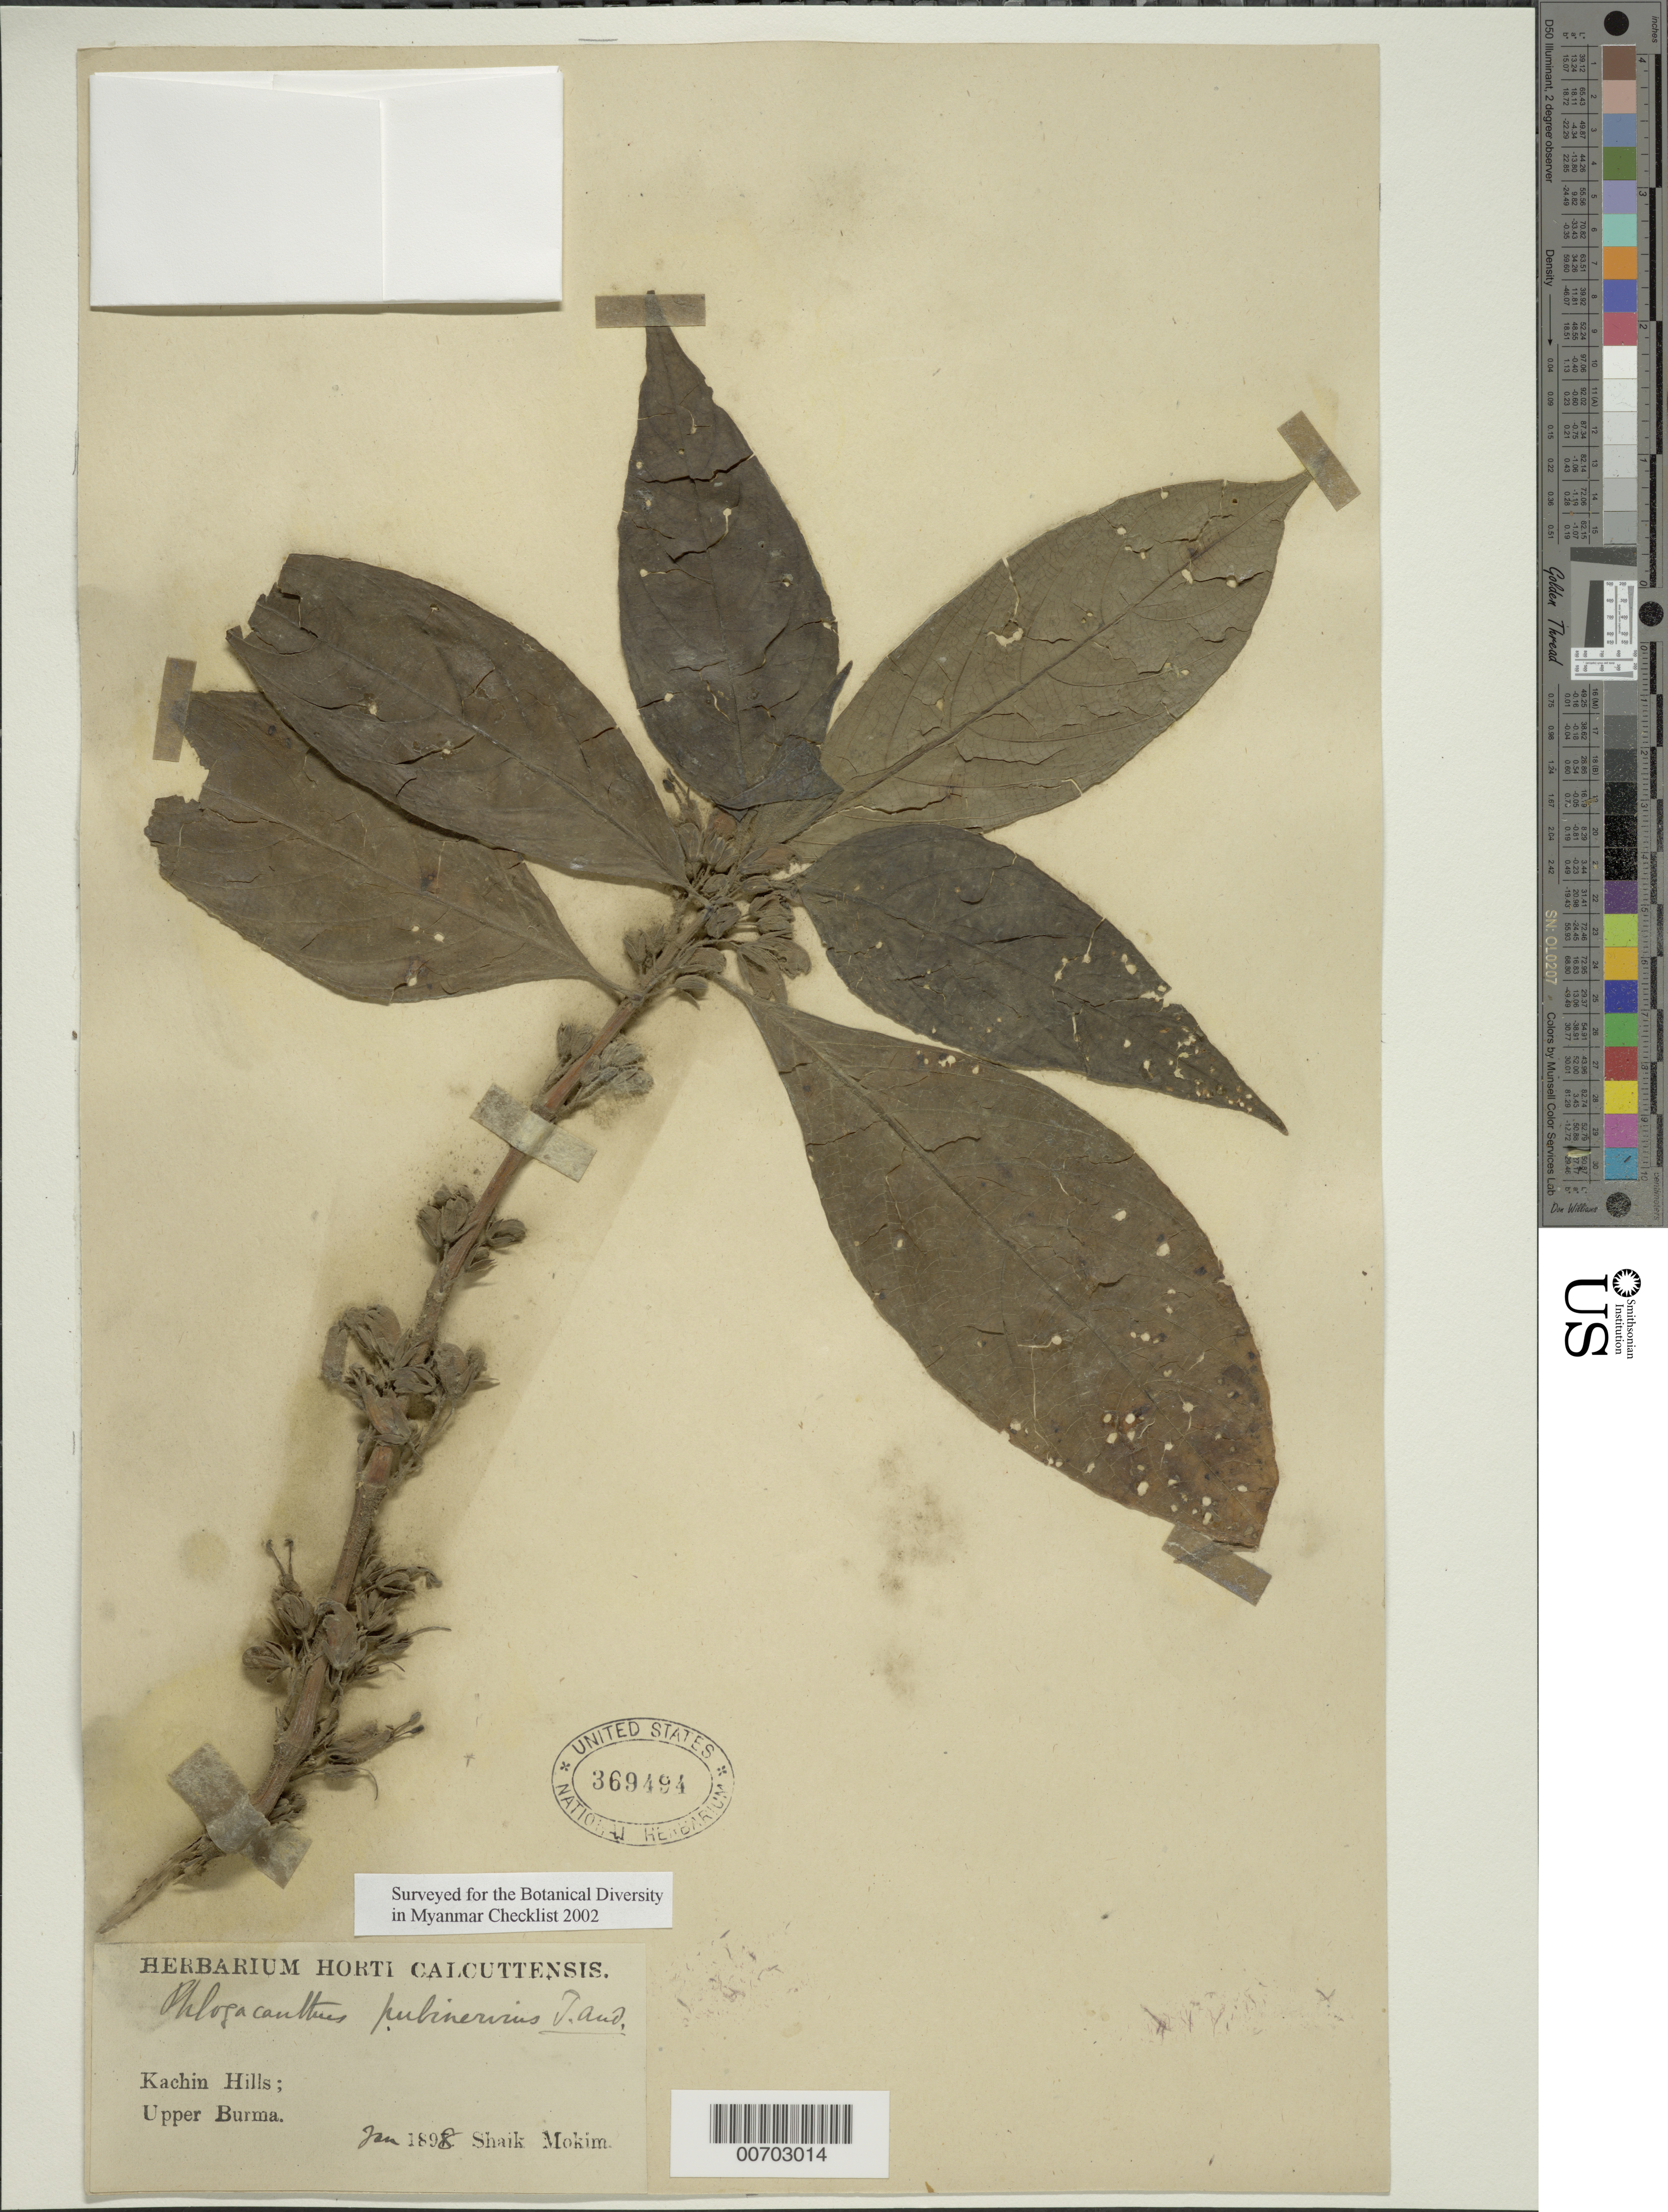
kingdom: Plantae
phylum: Tracheophyta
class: Magnoliopsida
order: Lamiales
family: Acanthaceae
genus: Phlogacanthus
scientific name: Phlogacanthus pubinervius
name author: T. Anderson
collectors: S. Mokim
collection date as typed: Jan 1898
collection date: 1898-01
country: Myanmar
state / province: Kachin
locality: Kachin Hills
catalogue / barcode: US 369494